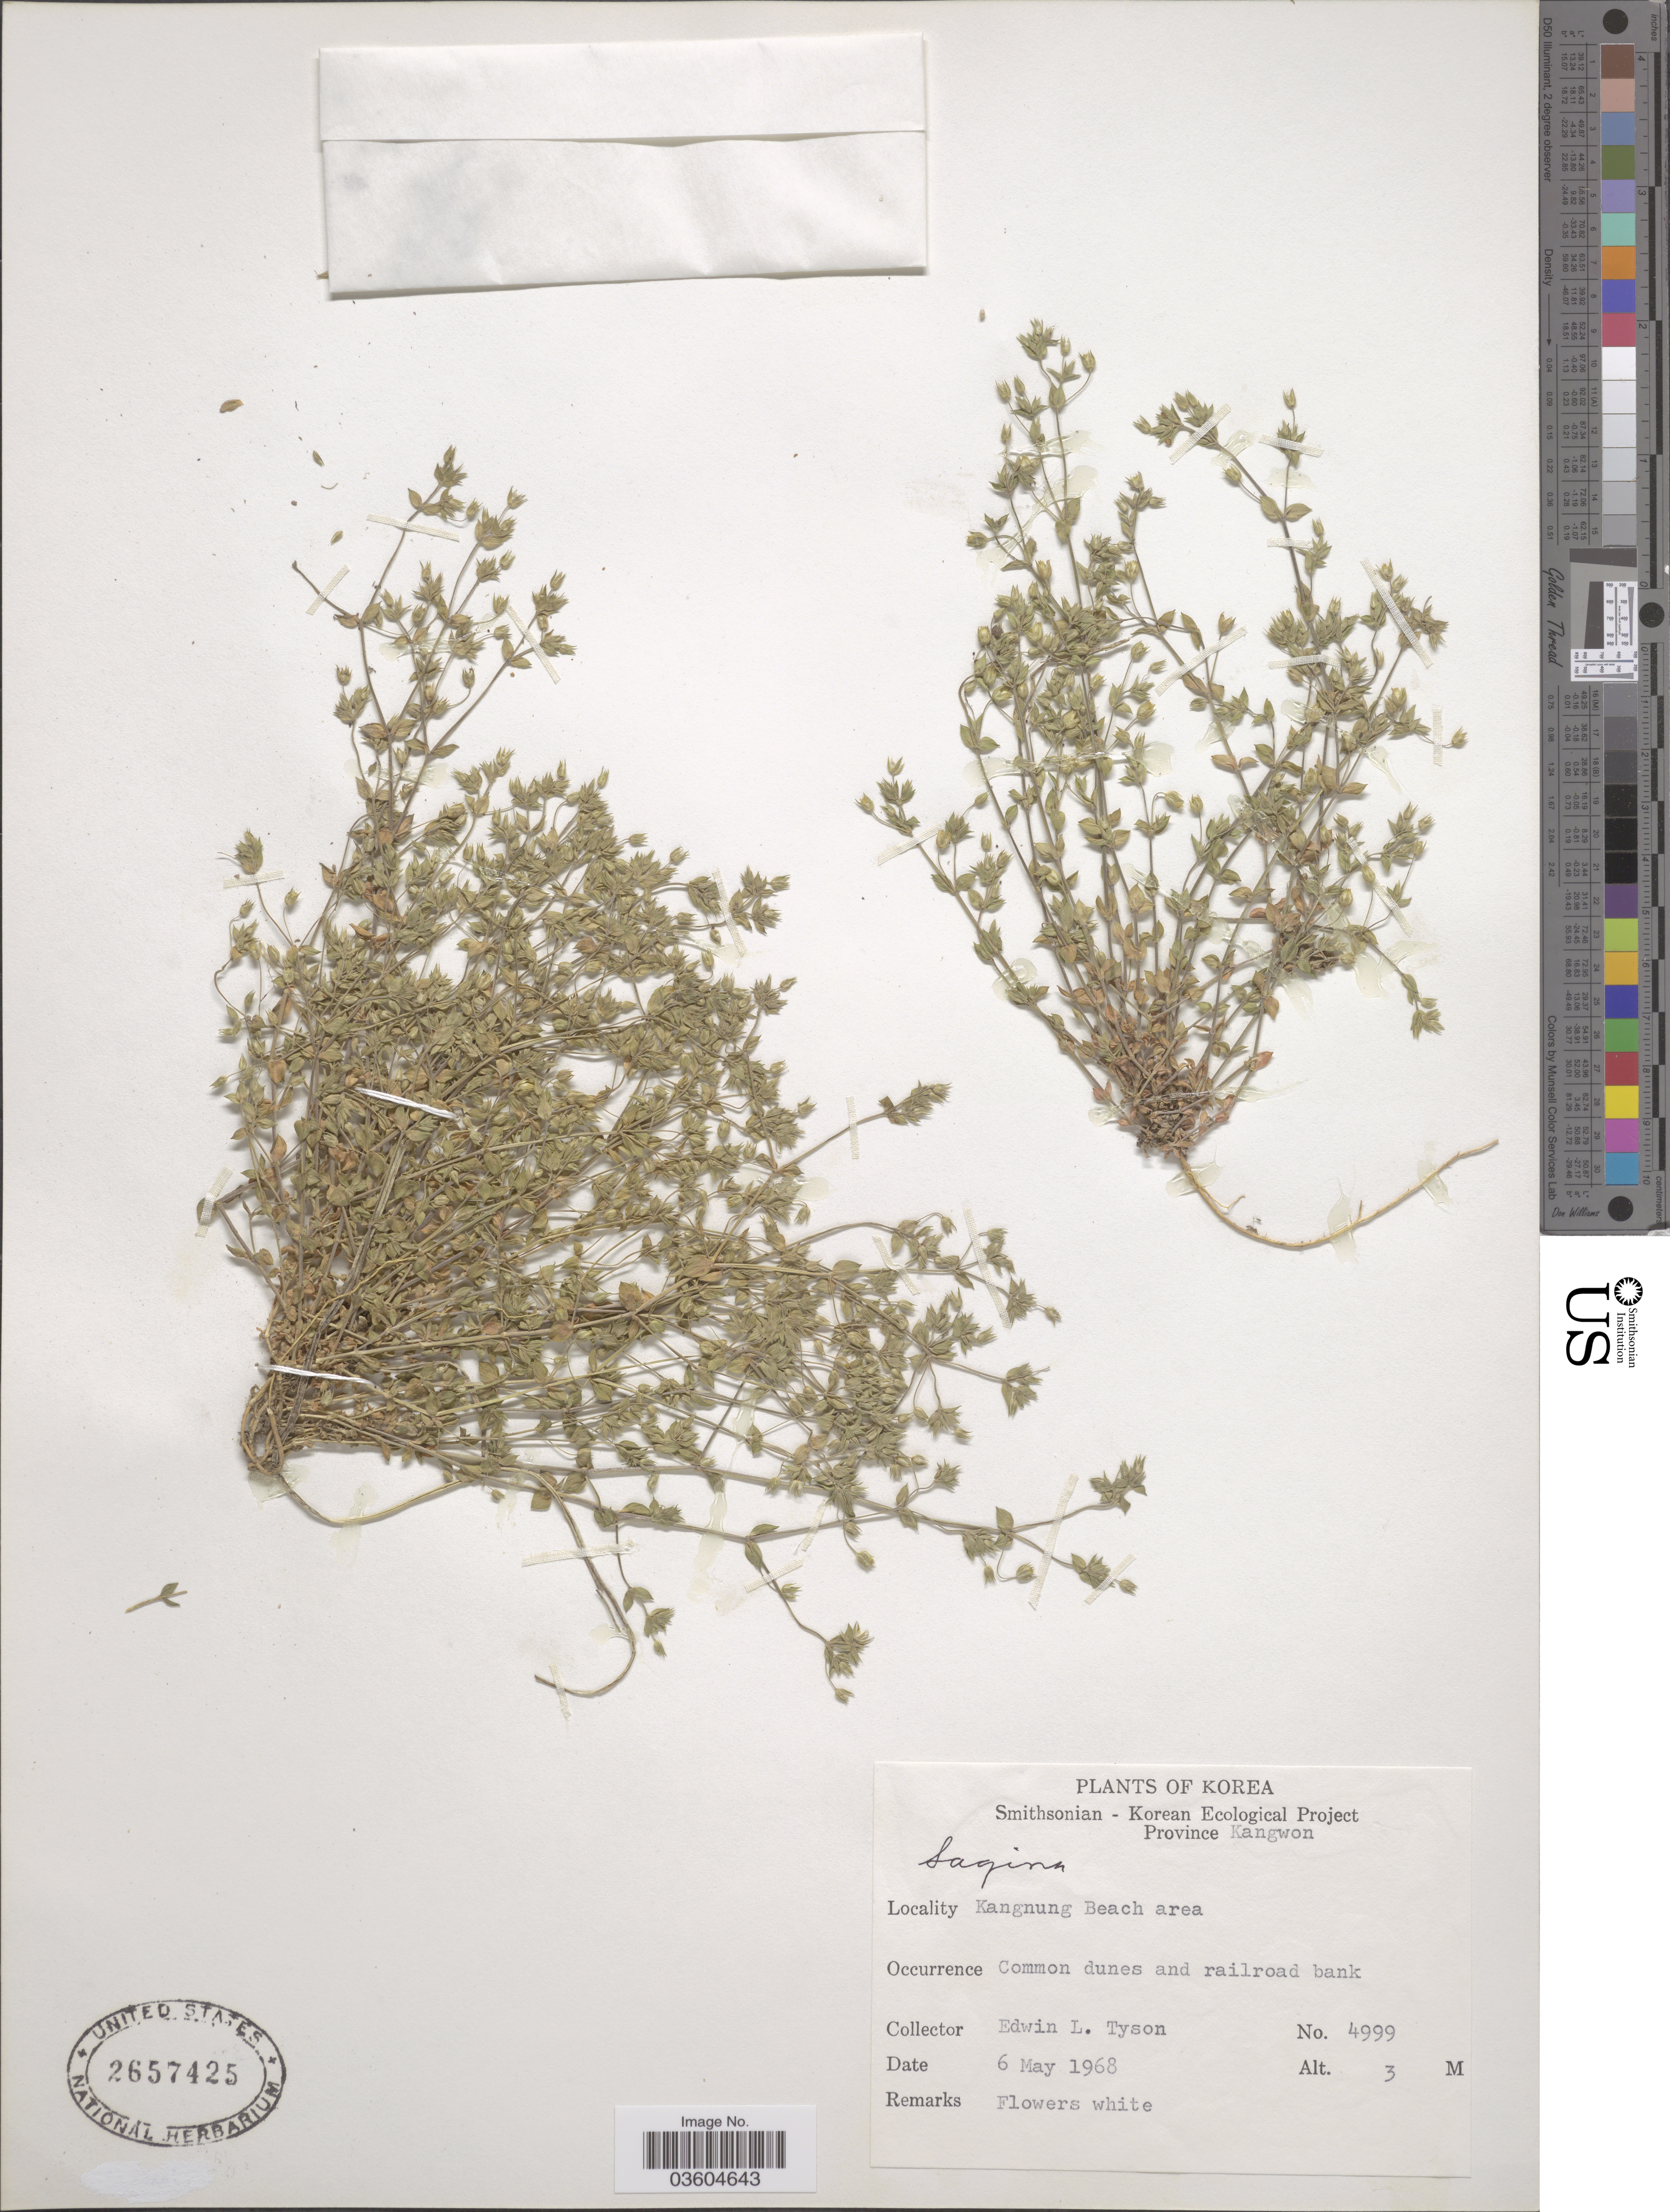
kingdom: Plantae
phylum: Tracheophyta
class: Magnoliopsida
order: Caryophyllales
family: Caryophyllaceae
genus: Sagina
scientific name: Sagina sp.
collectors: E. L. Tyson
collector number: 4999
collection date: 1968-05-06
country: North Korea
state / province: Kangwon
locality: Kangnung Beach area.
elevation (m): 3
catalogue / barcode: US 2657425